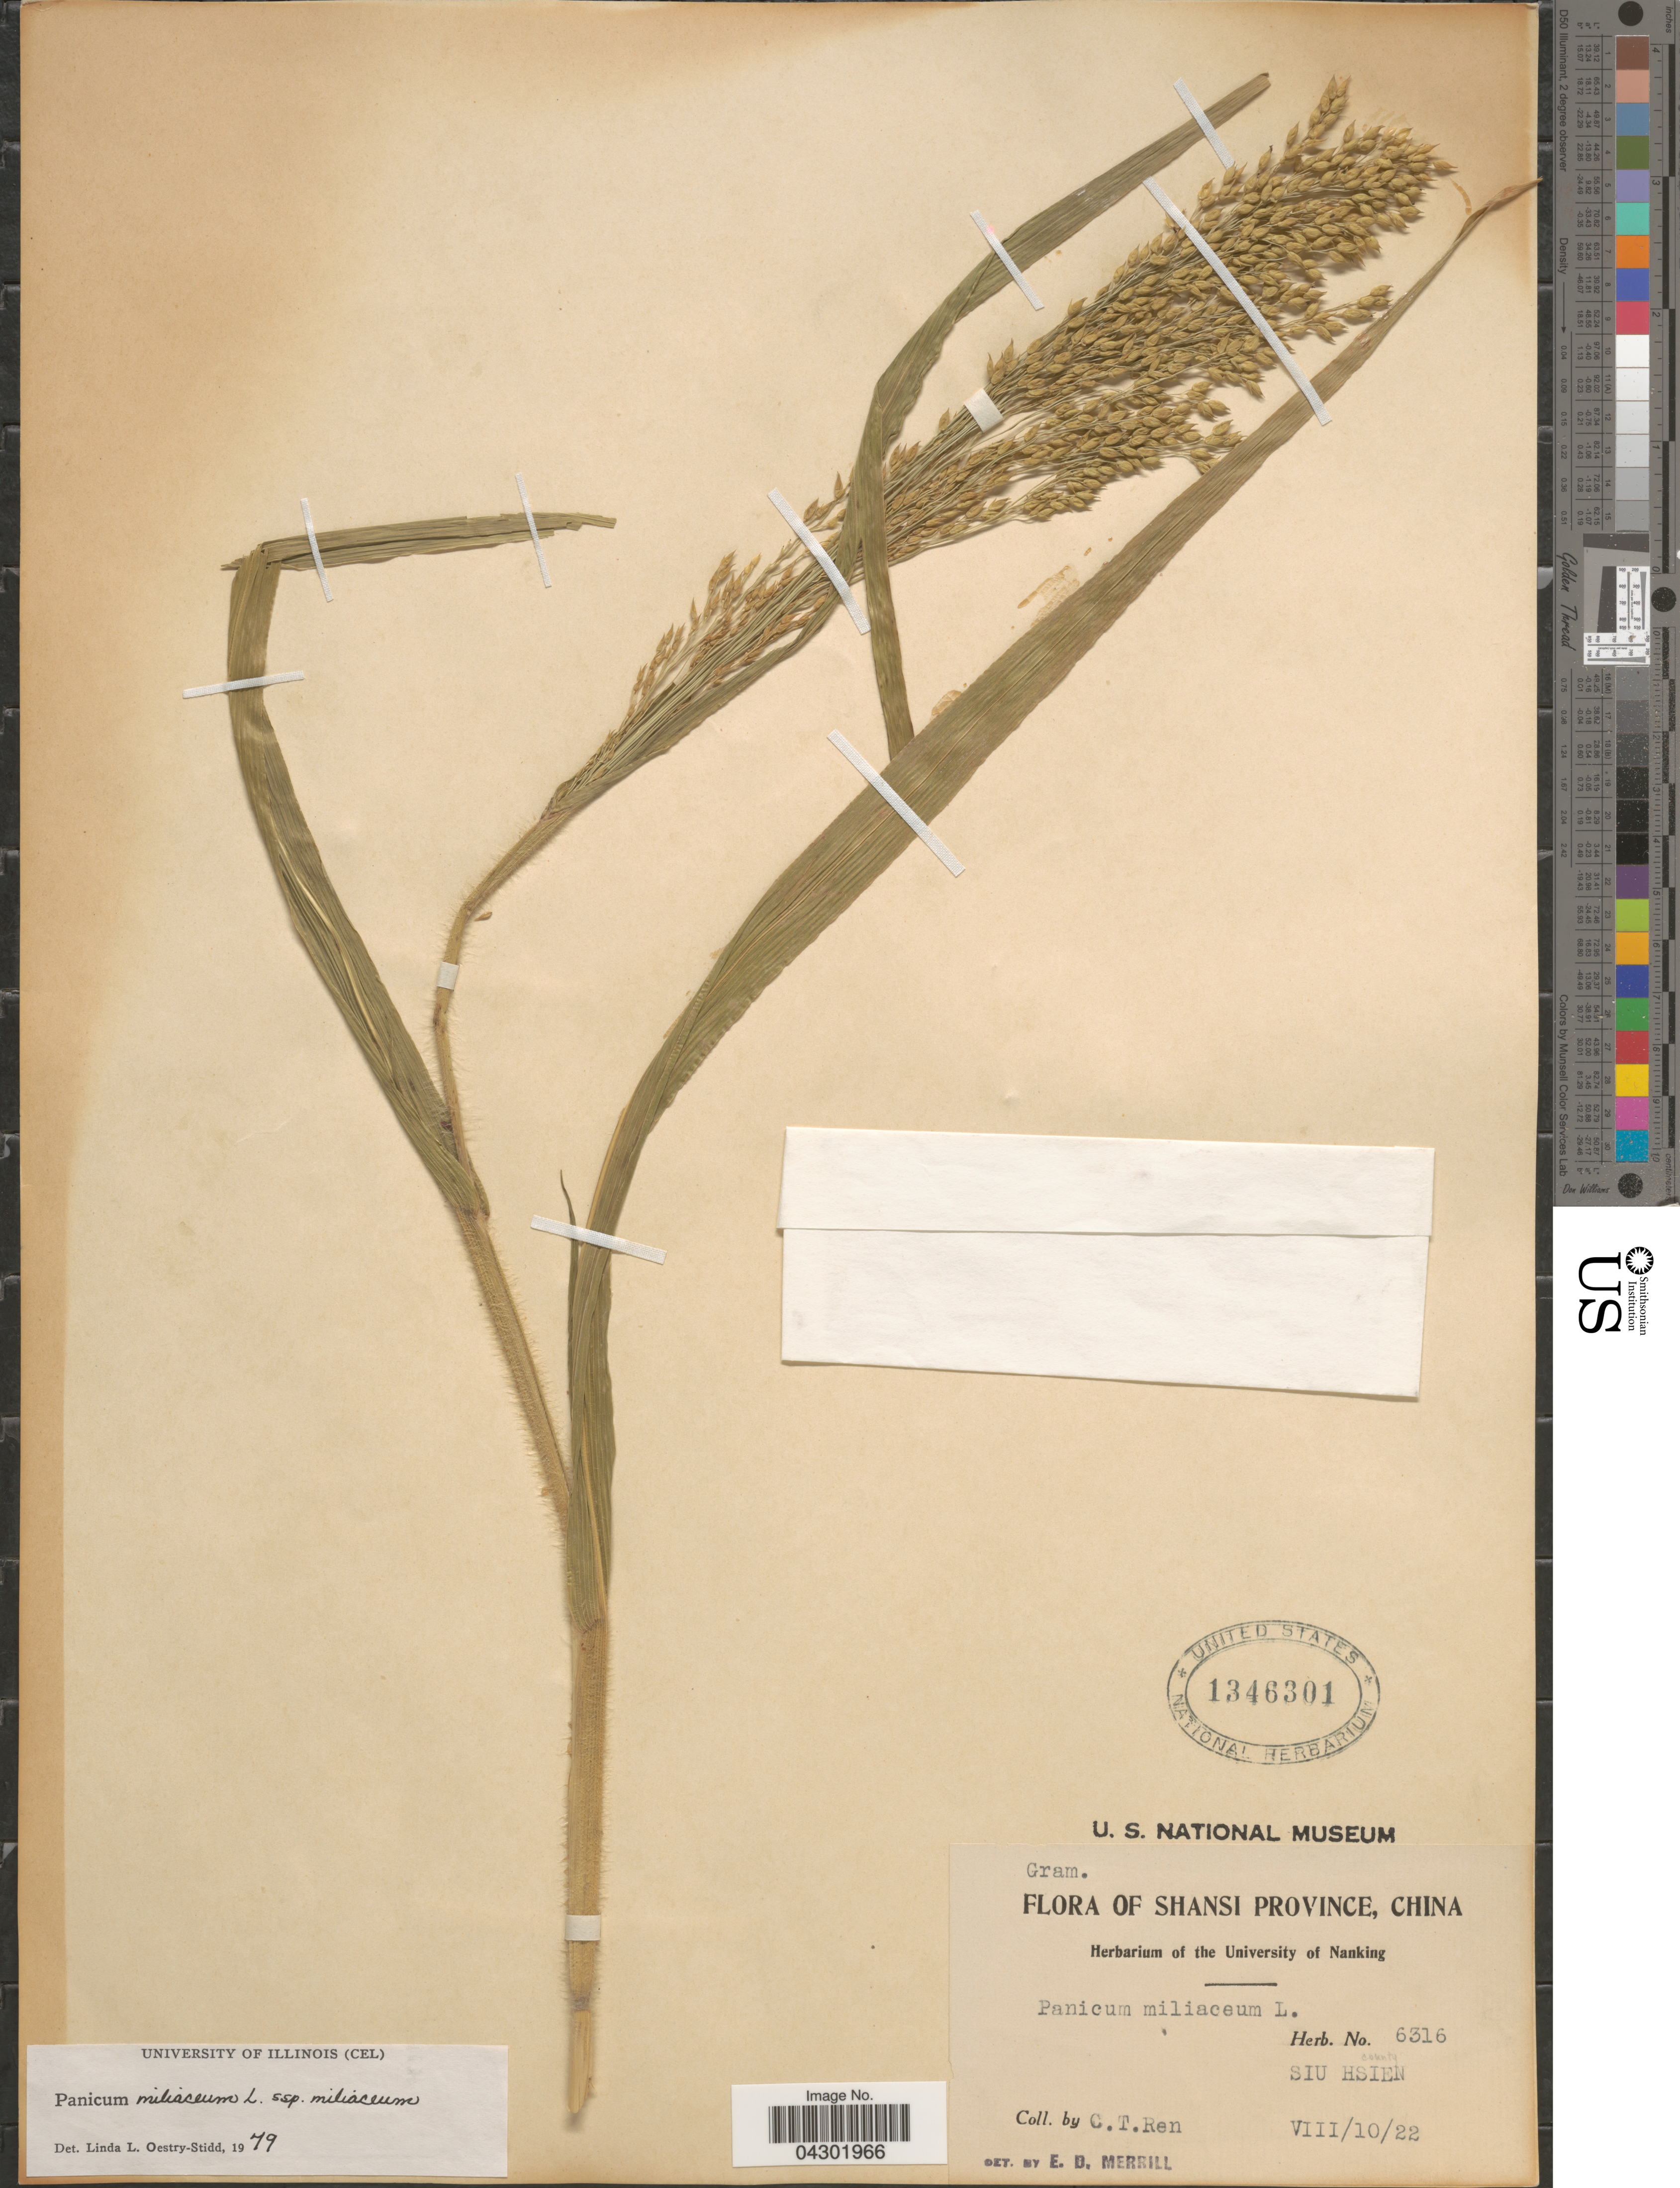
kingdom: Plantae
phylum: Tracheophyta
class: Liliopsida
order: Poales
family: Poaceae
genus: Panicum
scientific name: Panicum miliaceum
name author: L.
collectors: C. Ren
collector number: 6316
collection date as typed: Transcribed d/m/y: 10/8/22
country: China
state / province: Shanxi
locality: Shansi Province. Siu Hsien.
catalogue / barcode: US 1346301